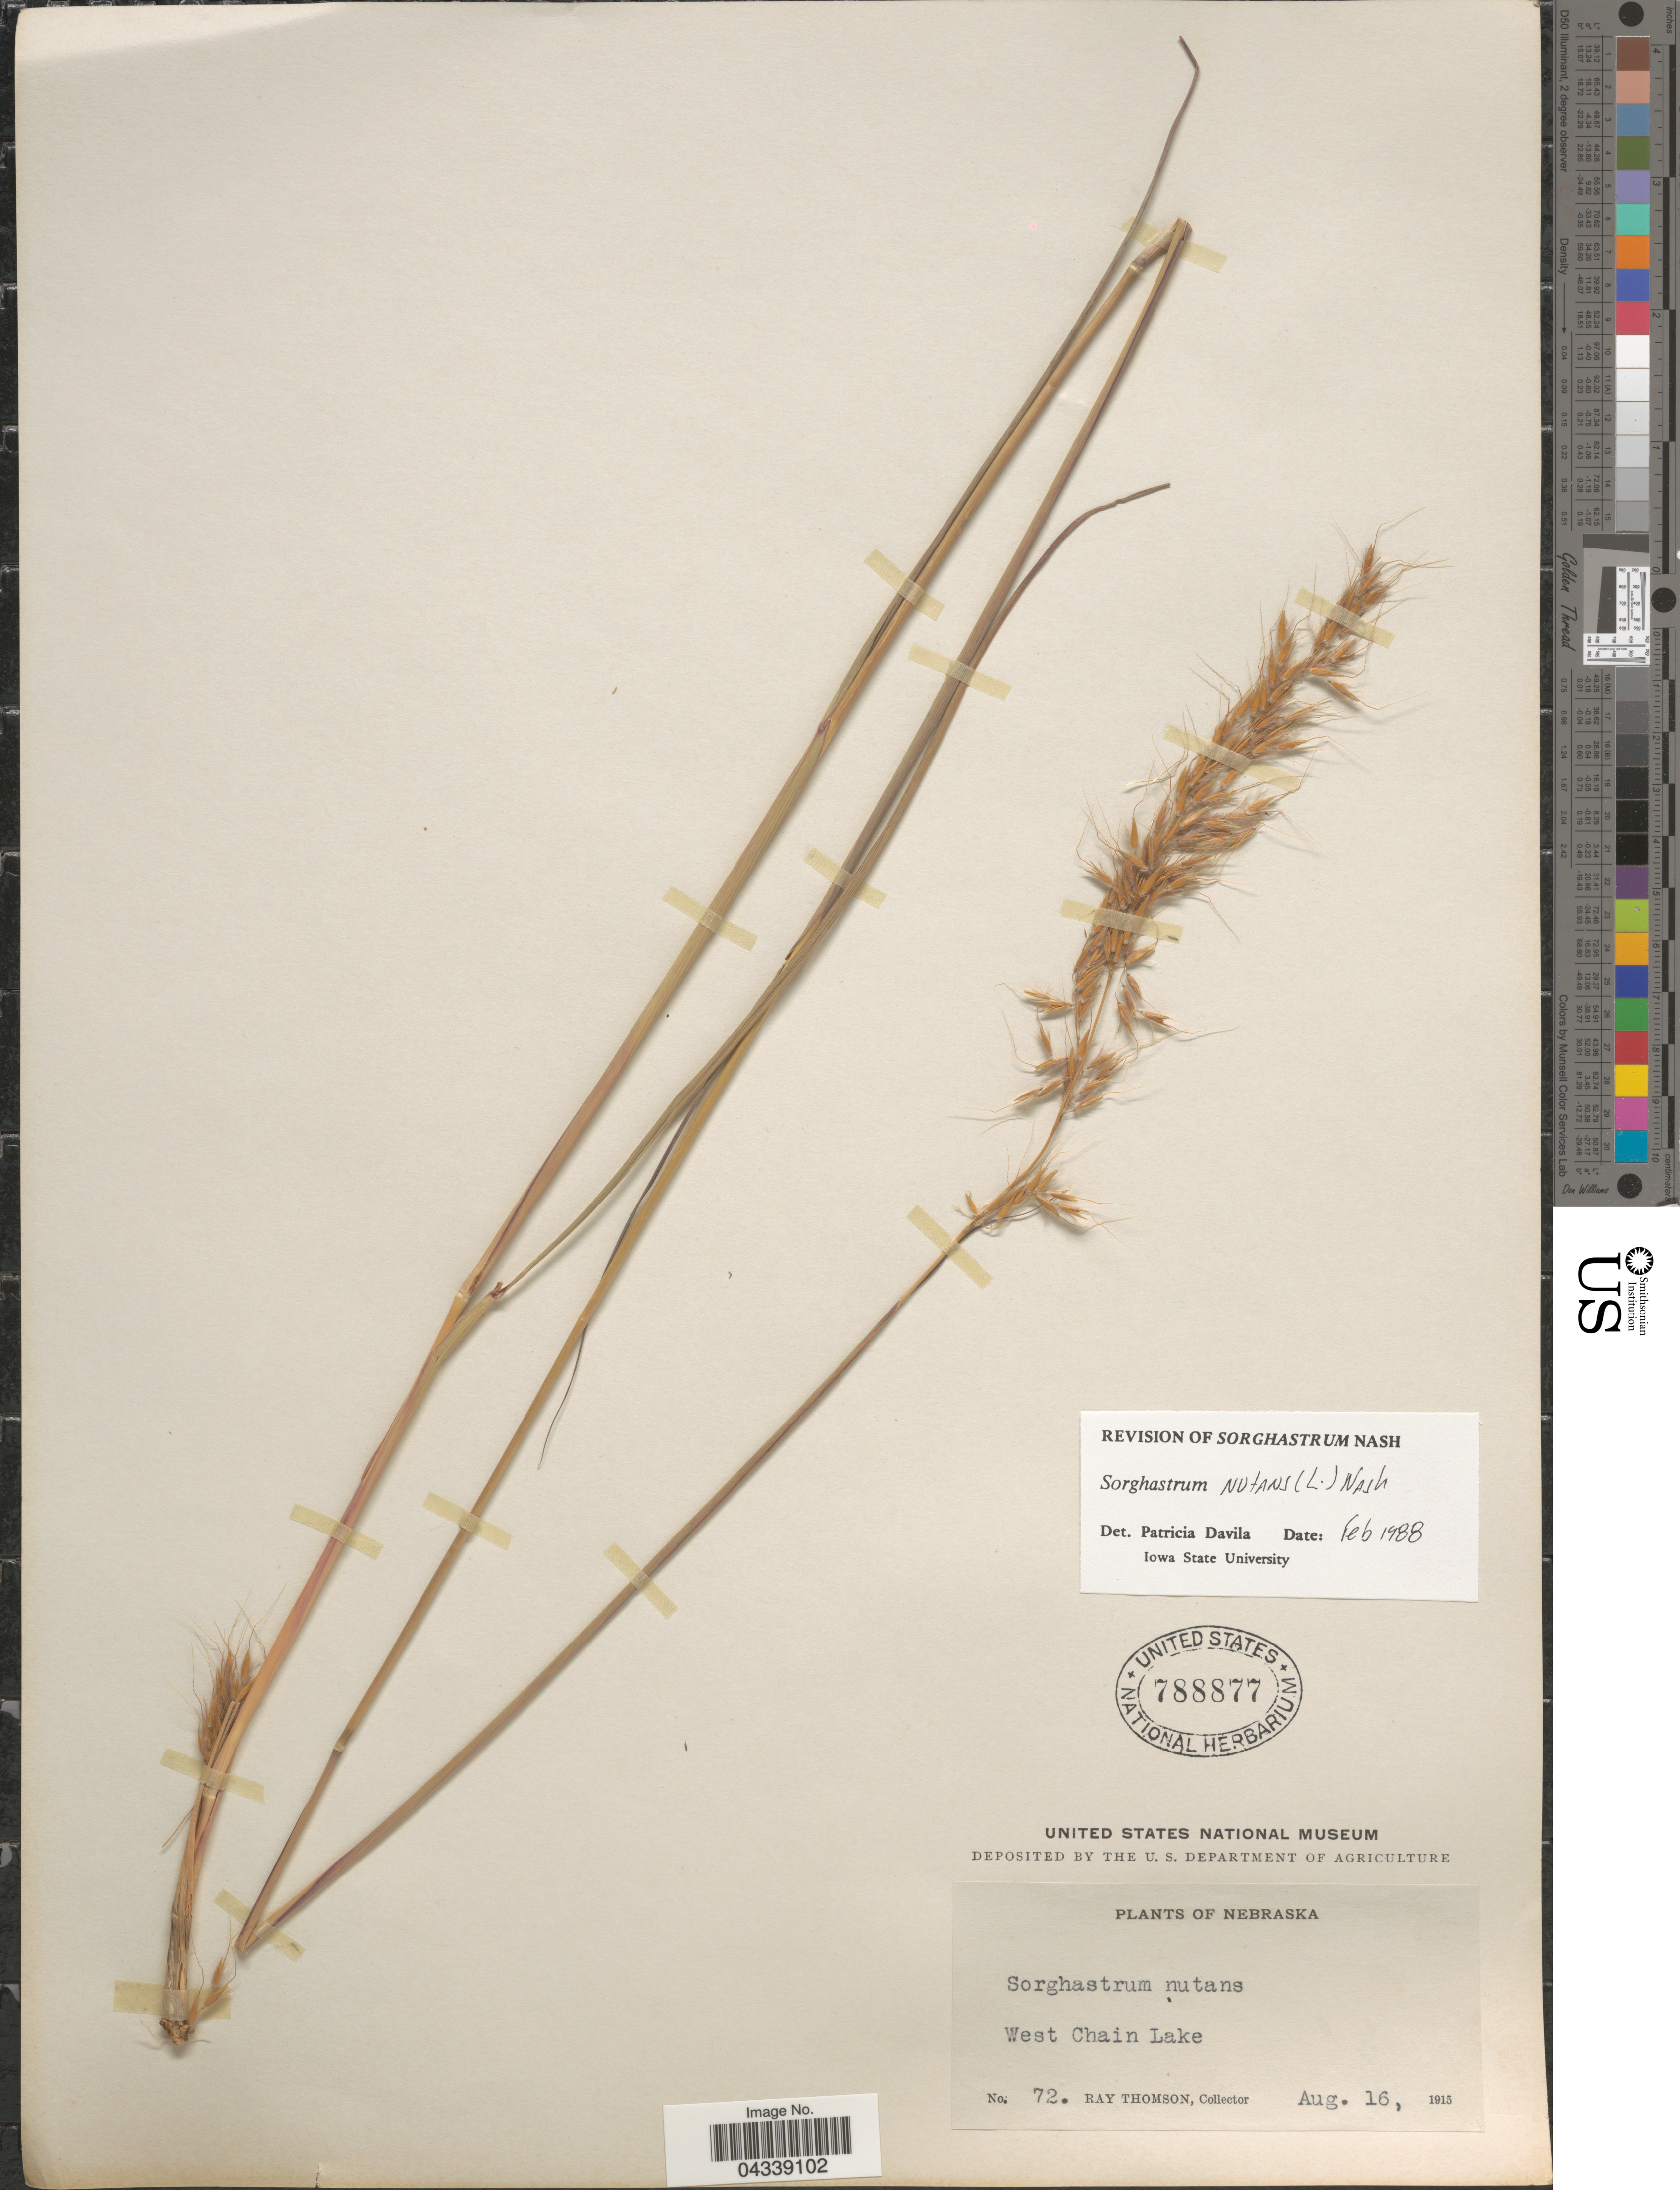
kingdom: Plantae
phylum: Tracheophyta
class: Liliopsida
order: Poales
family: Poaceae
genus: Sorghastrum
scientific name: Sorghastrum nutans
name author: (L.) Nash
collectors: R. Thomson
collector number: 72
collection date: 1915-08-16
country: United States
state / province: Nebraska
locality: West Chain Lake.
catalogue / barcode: US 788877